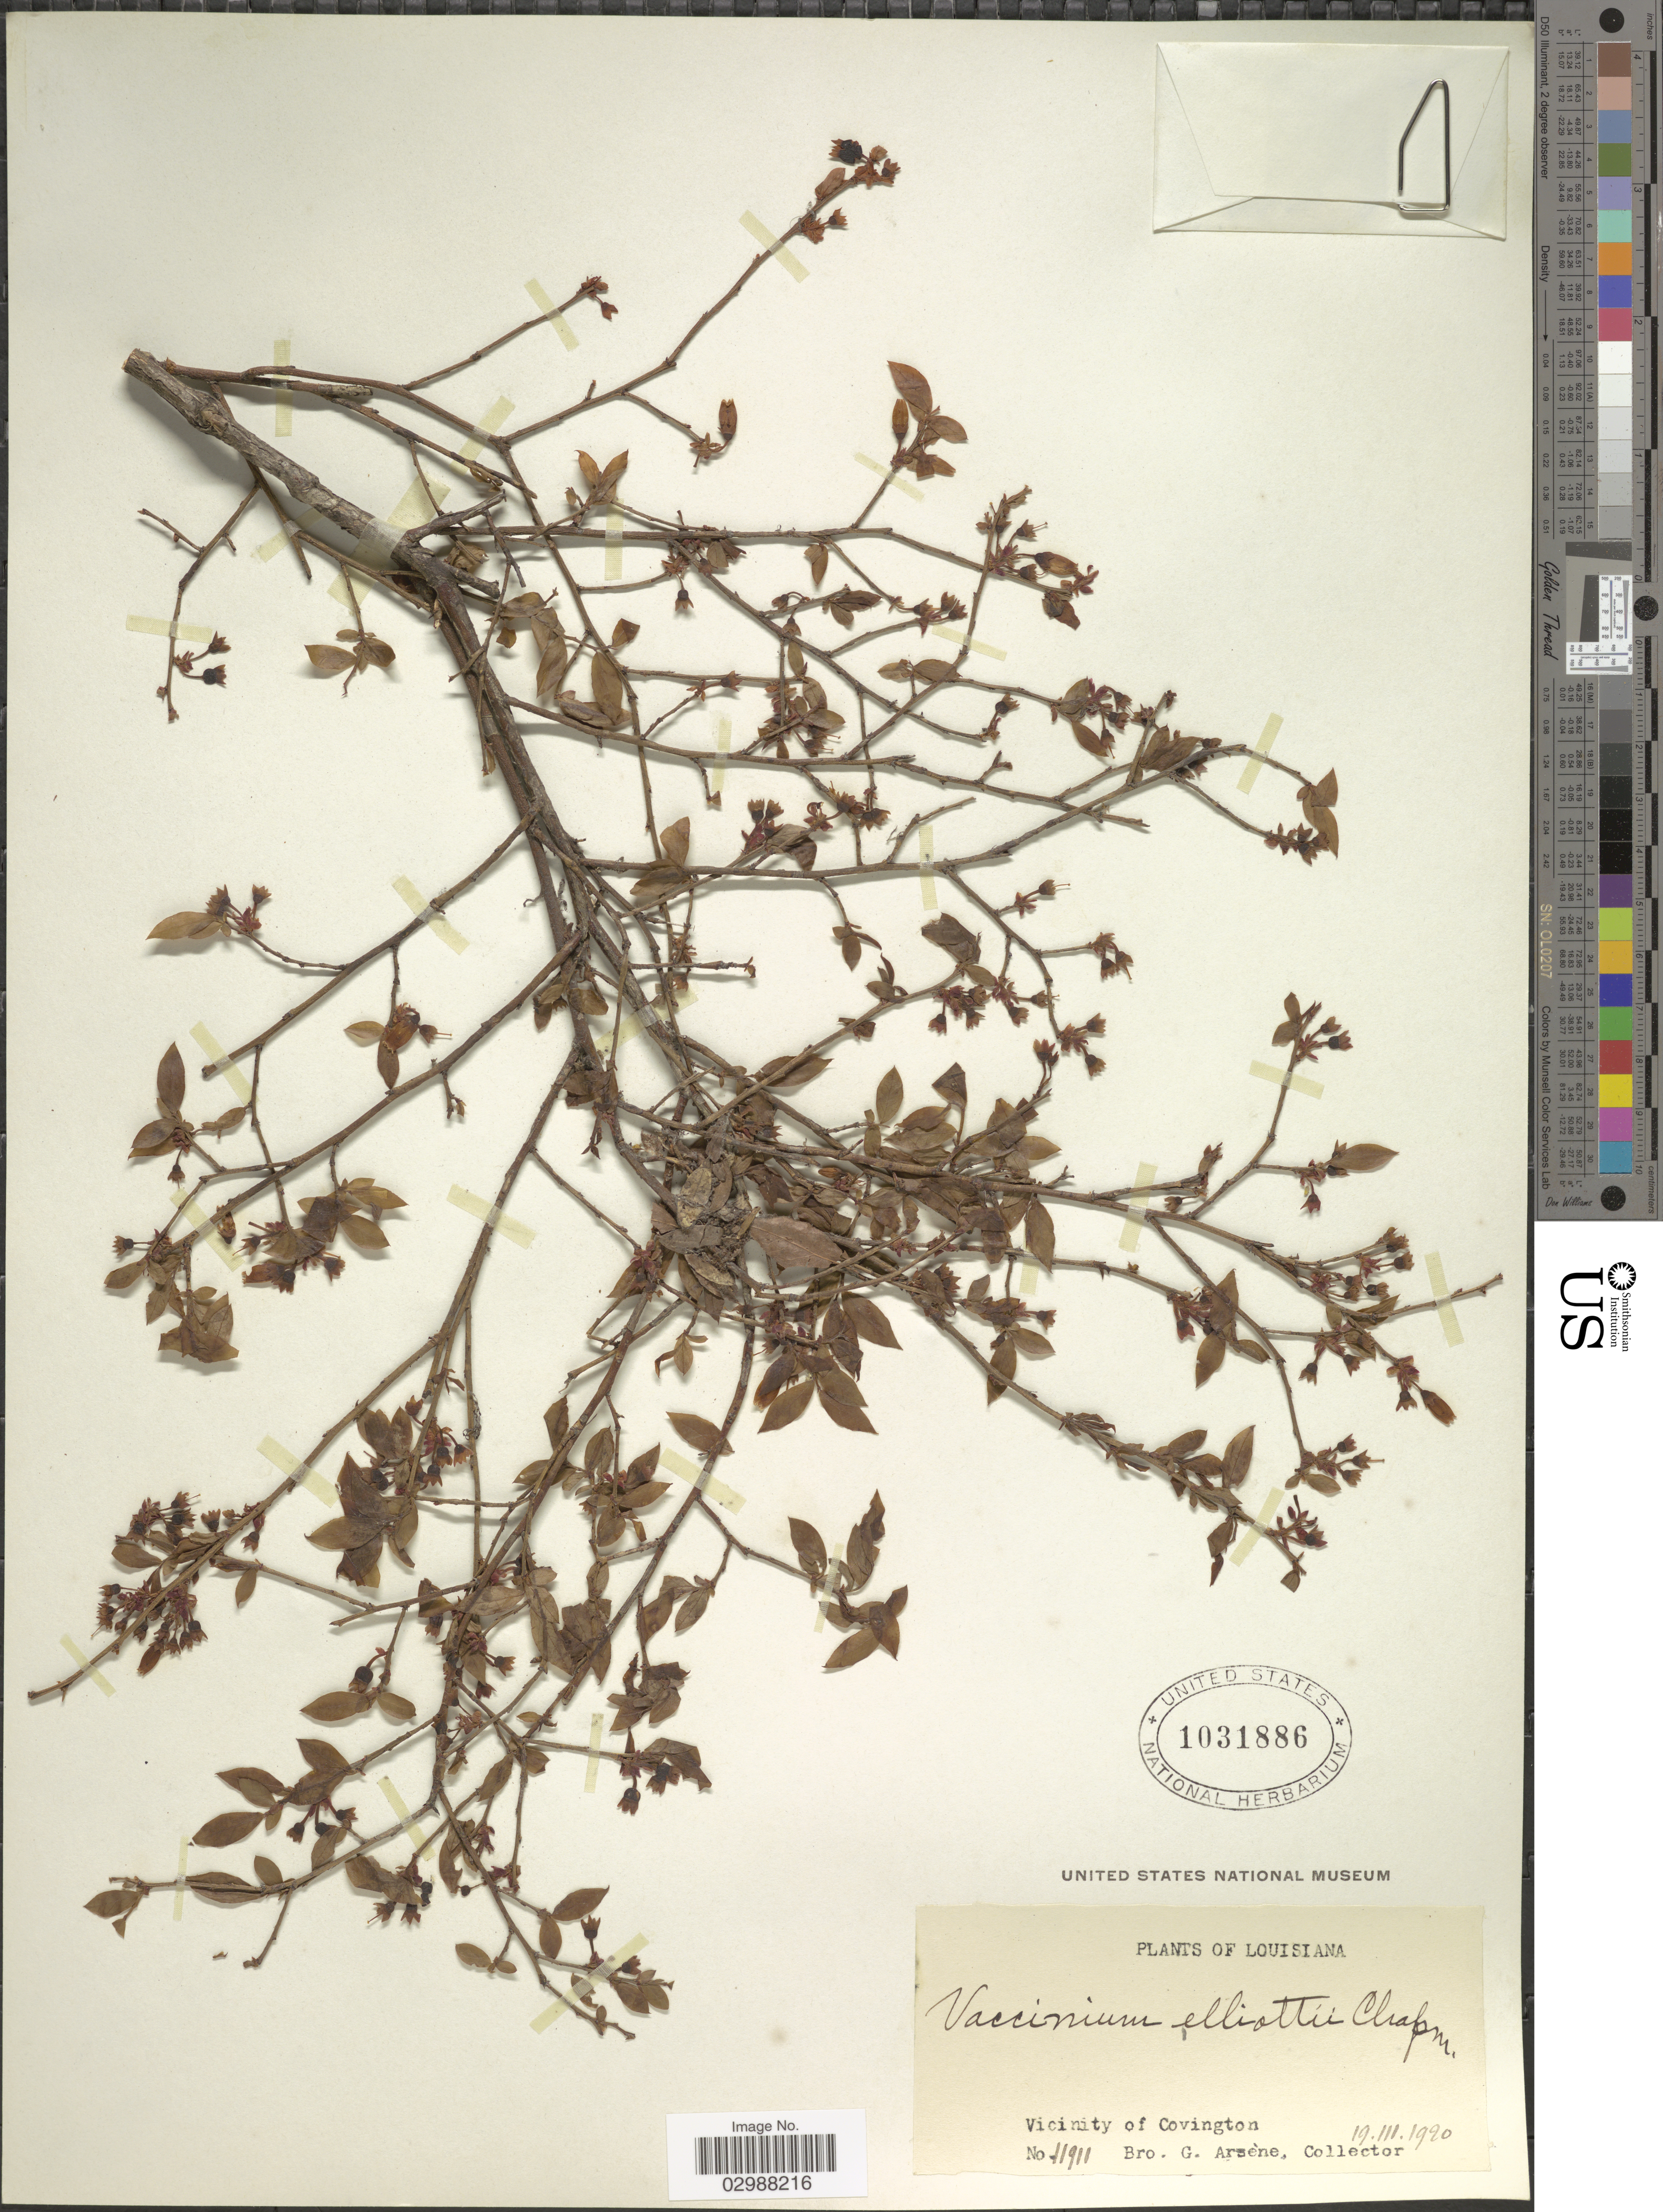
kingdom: Plantae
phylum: Tracheophyta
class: Magnoliopsida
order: Ericales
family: Ericaceae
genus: Vaccinium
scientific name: Vaccinium elliottii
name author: Chapm.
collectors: Bro. G. Arsène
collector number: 11911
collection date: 1920-03-19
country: United States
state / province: Louisiana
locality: Vicinity of Covington.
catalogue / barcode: US 1031886